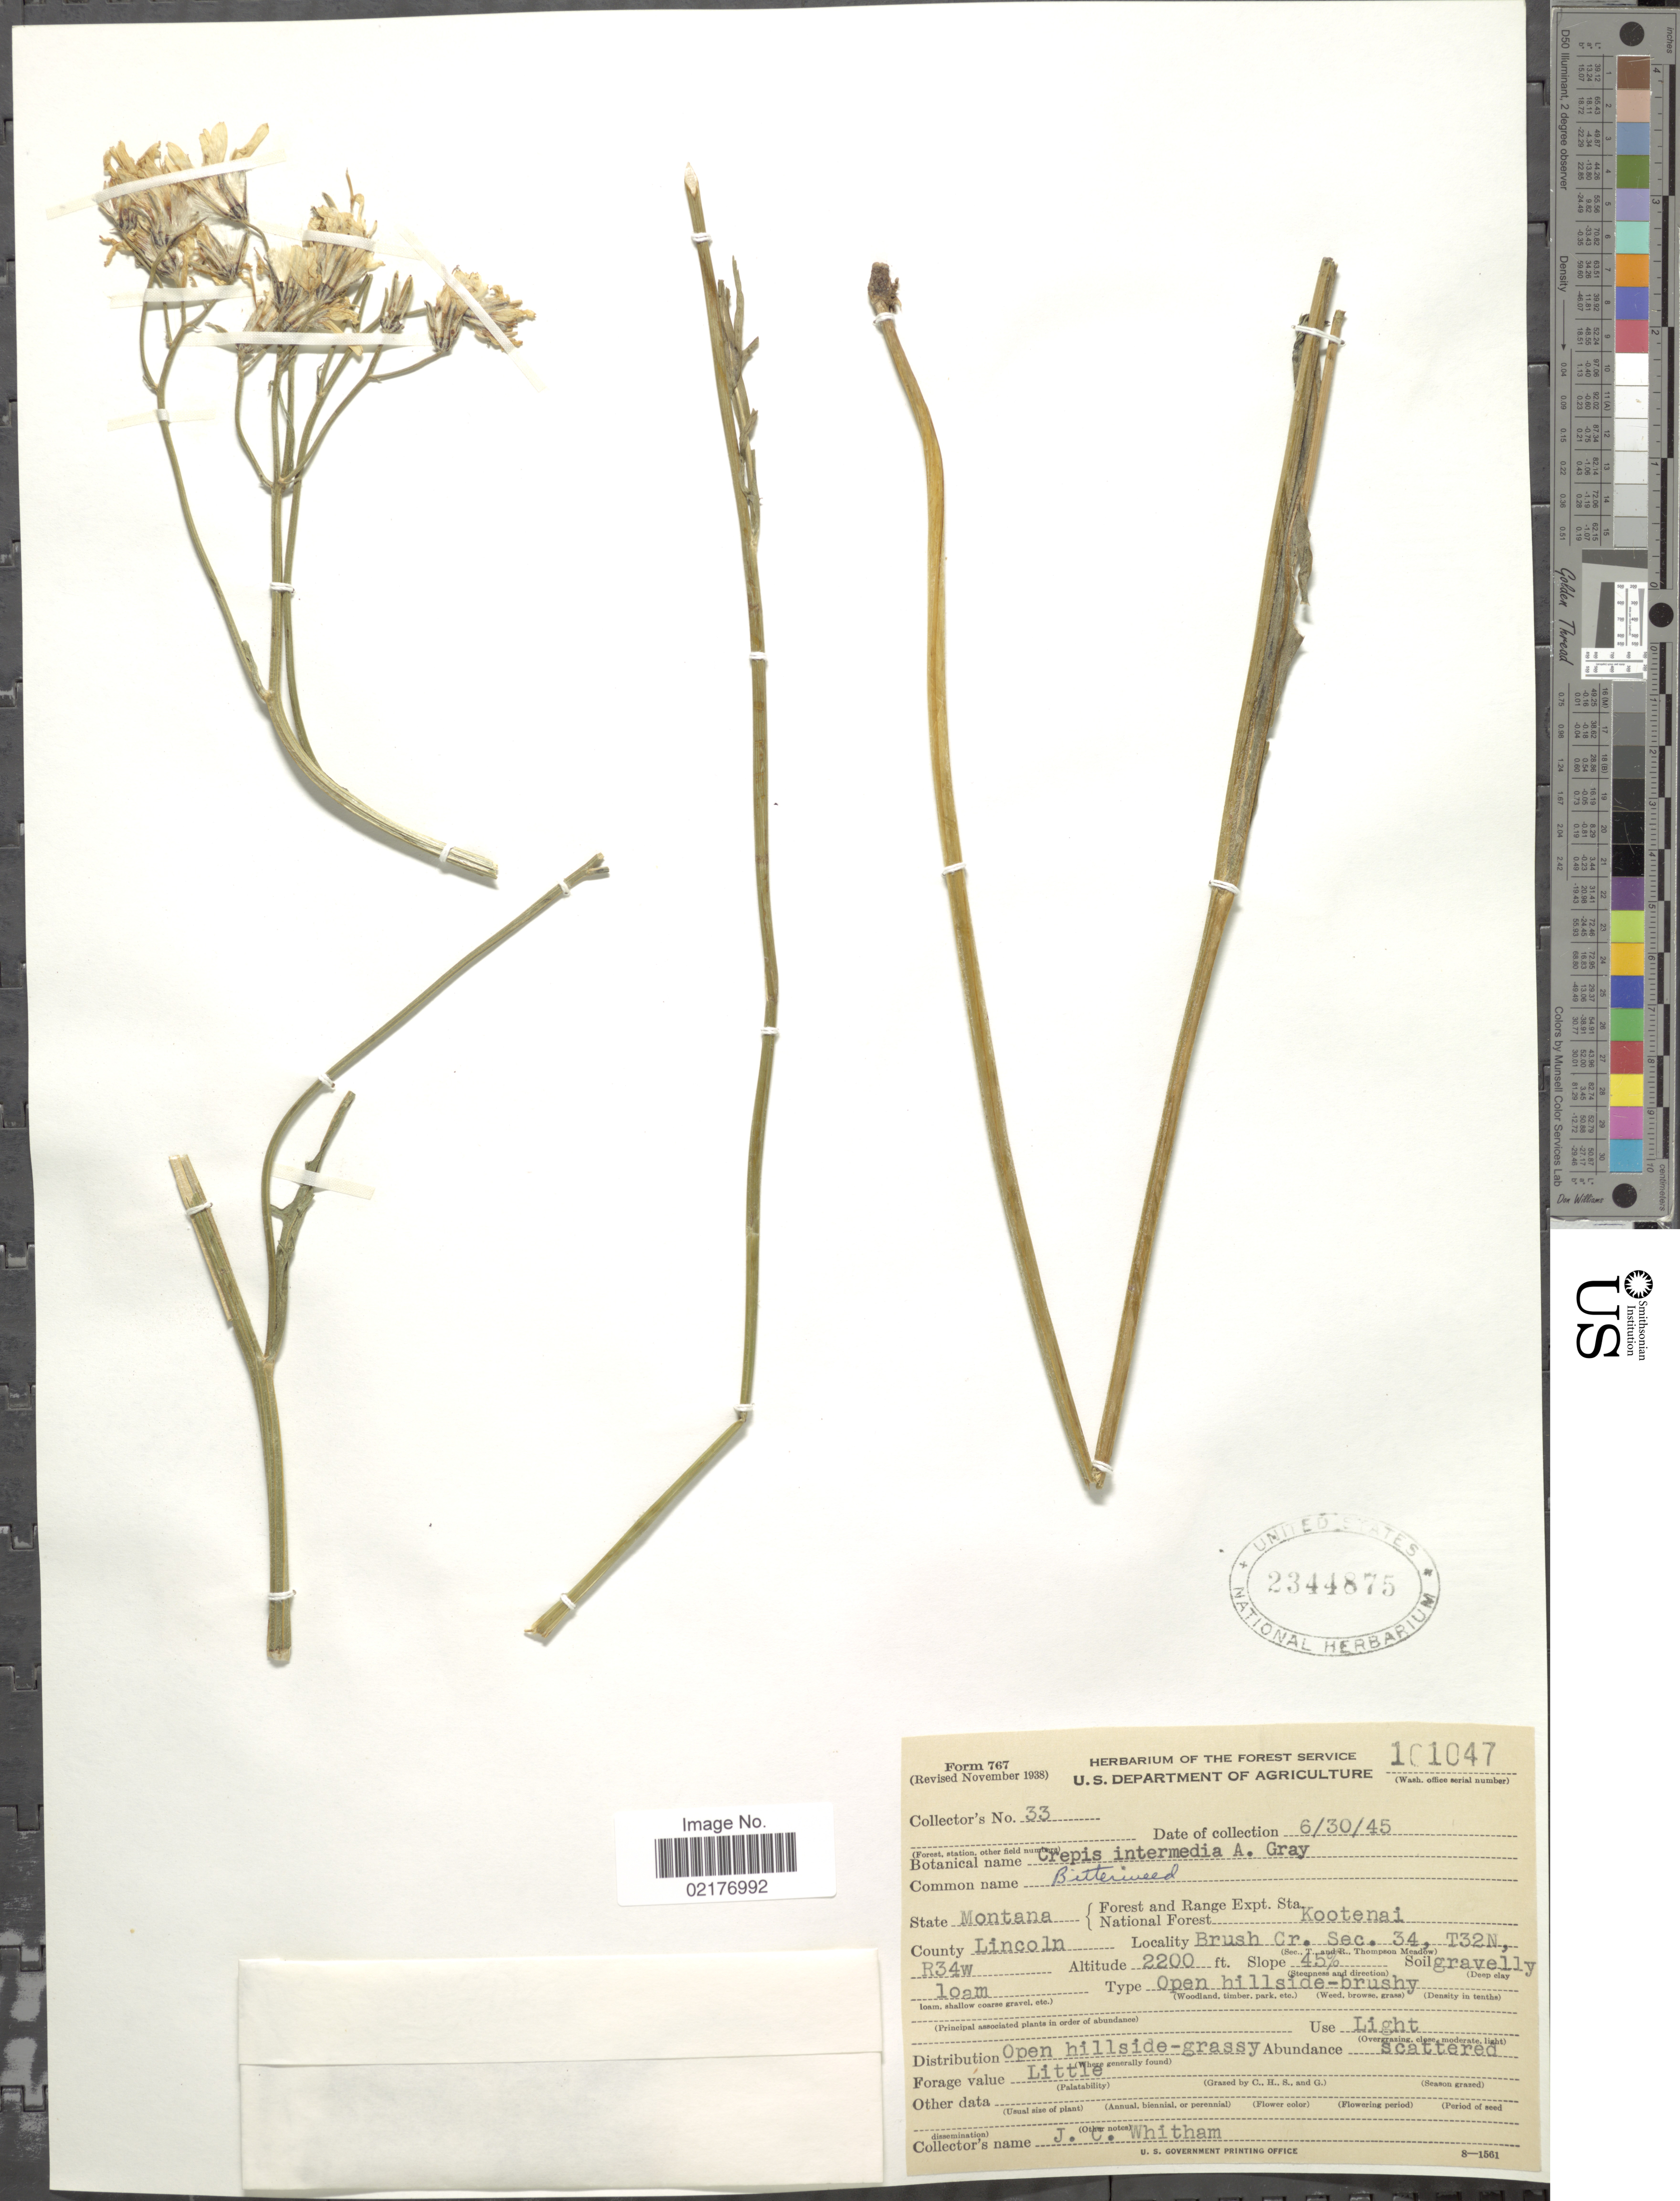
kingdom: Plantae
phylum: Tracheophyta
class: Magnoliopsida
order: Asterales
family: Asteraceae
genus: Crepis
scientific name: Crepis intermedia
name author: A. Gray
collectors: J. Whitham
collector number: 33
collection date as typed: Transcribed d/m/y: 30/6/45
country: United States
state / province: Montana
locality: State Montana, County Lincoln, Brush Cr. Sec. 34, T32N, R34W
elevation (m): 671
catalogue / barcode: US 2344875